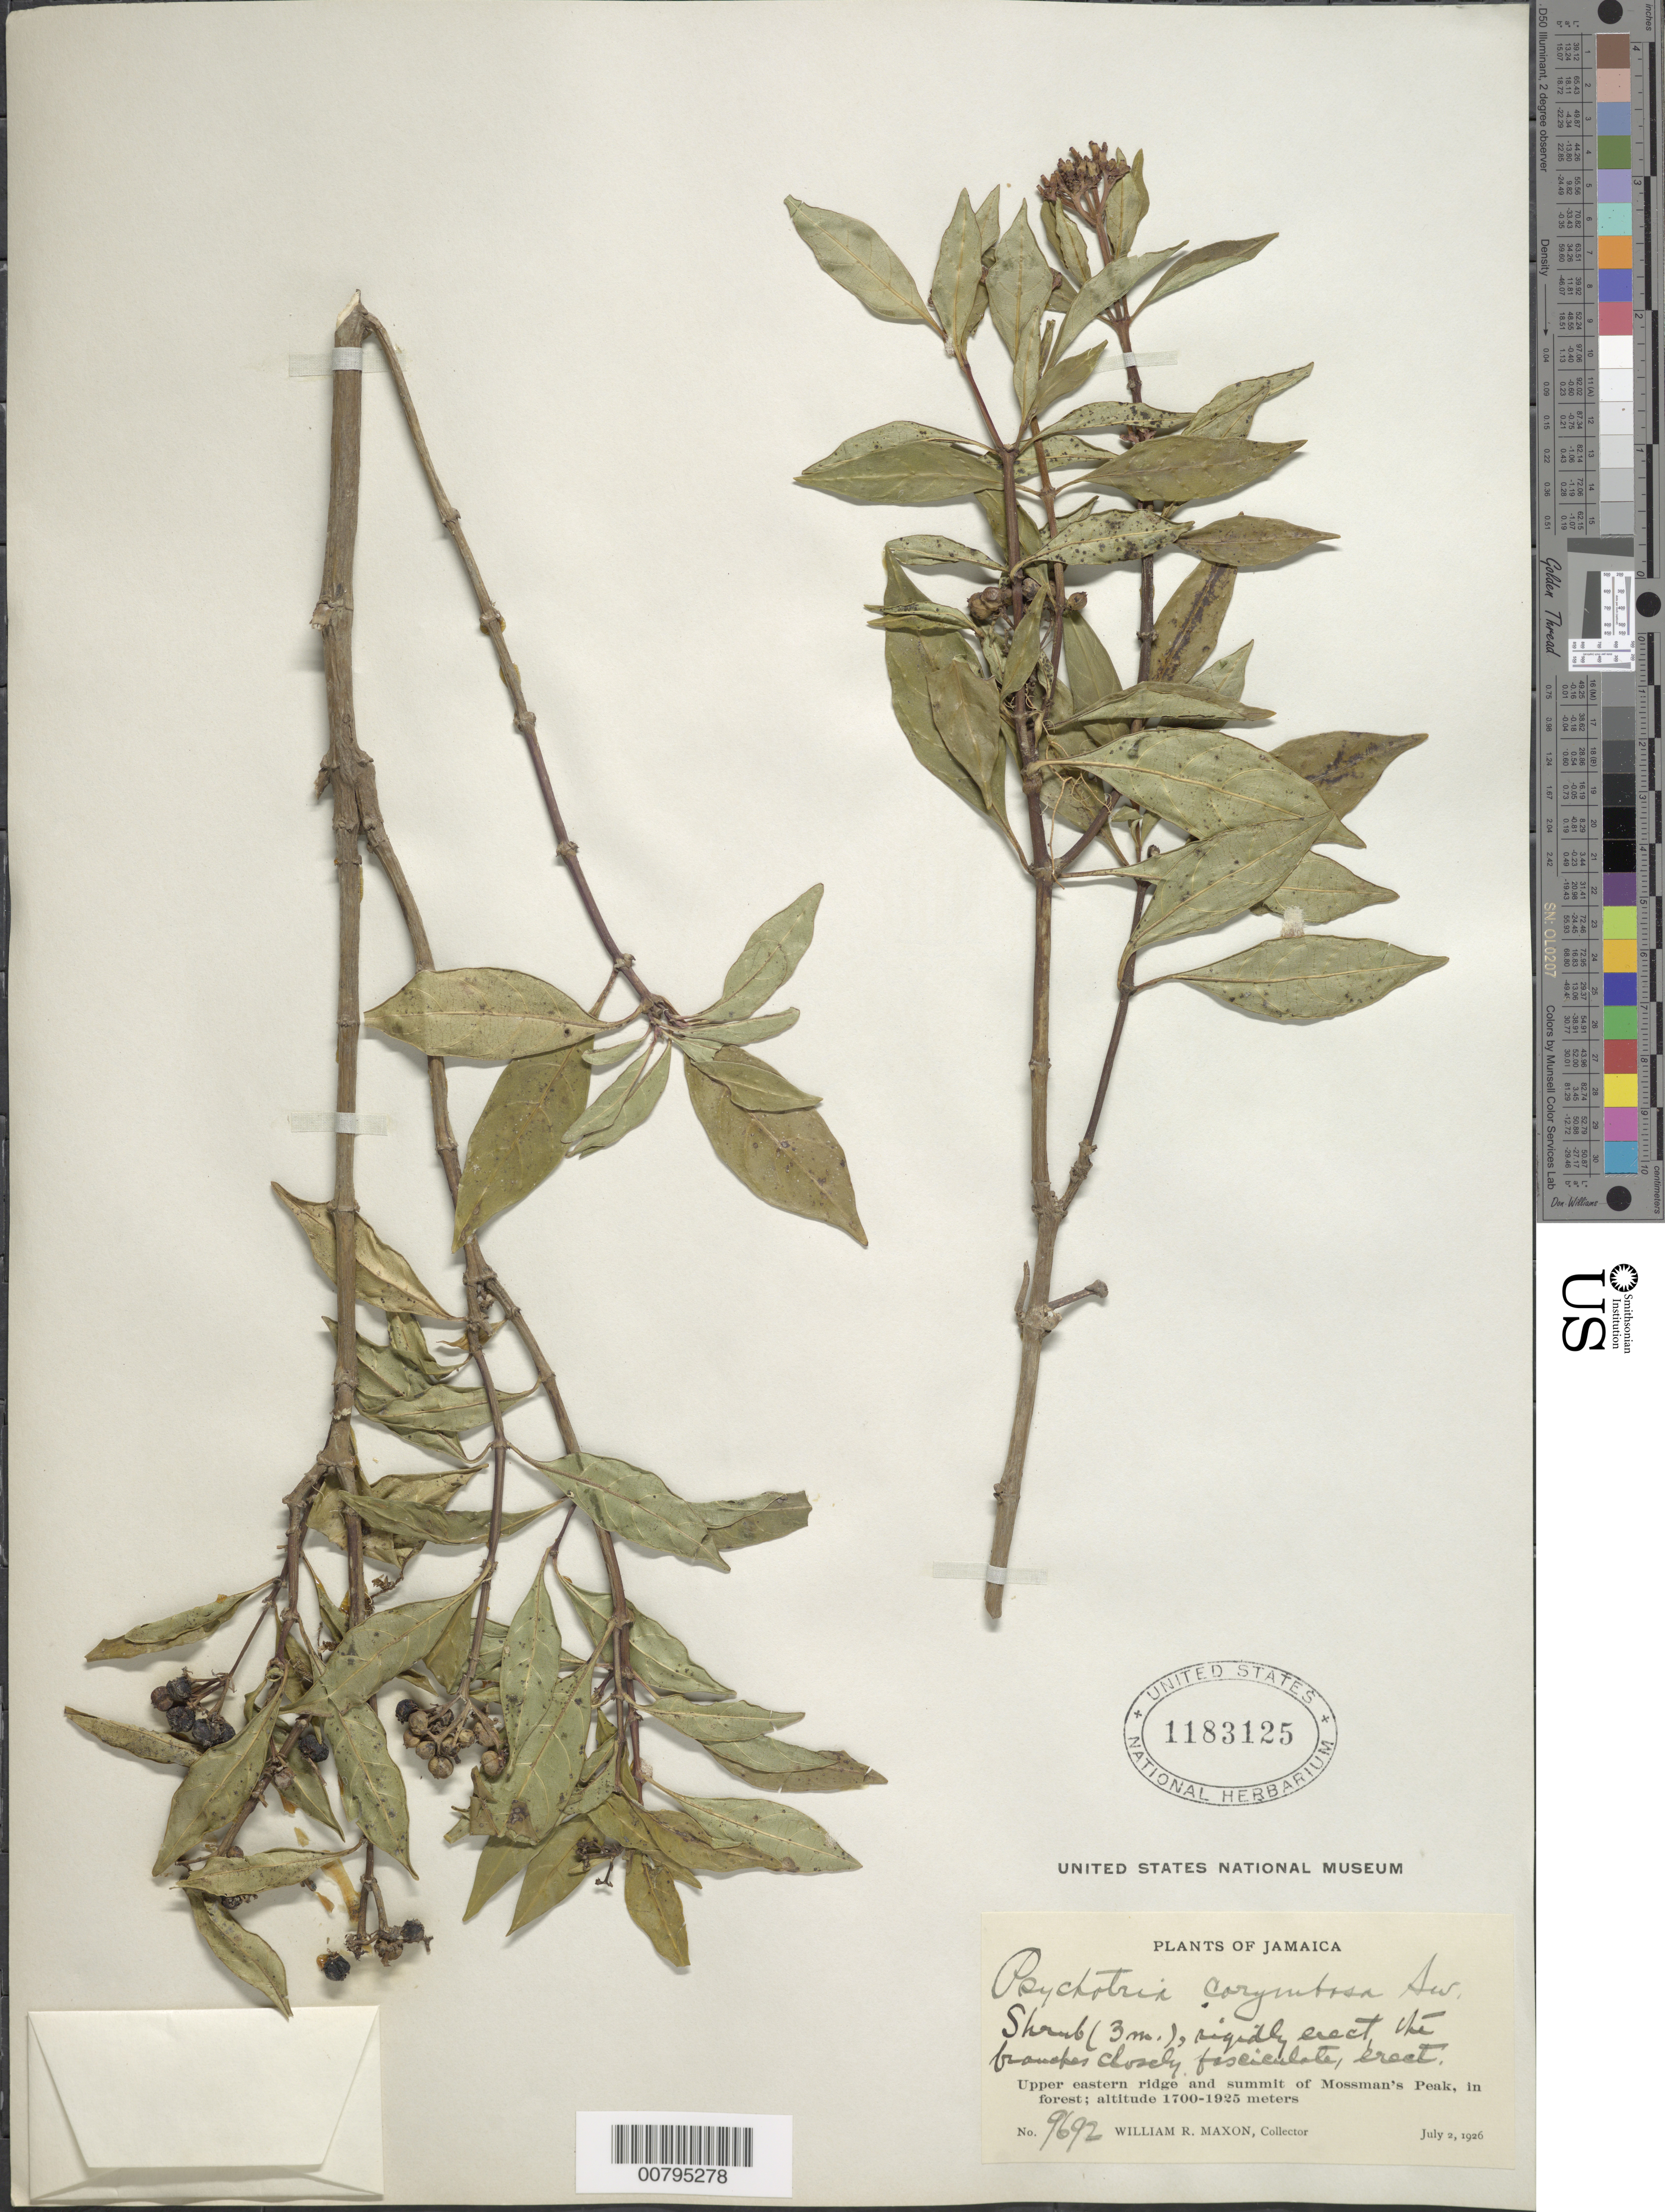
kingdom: Plantae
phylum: Tracheophyta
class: Magnoliopsida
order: Gentianales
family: Rubiaceae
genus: Psychotria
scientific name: Psychotria corymbosa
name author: Sw.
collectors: W. R. Maxon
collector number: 9692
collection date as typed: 02 Jul 1926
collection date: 1926-07-02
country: Jamaica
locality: Upper eastern ridge and summit of Mossman's Peak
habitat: Montane forest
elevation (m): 1700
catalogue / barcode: US 1183125